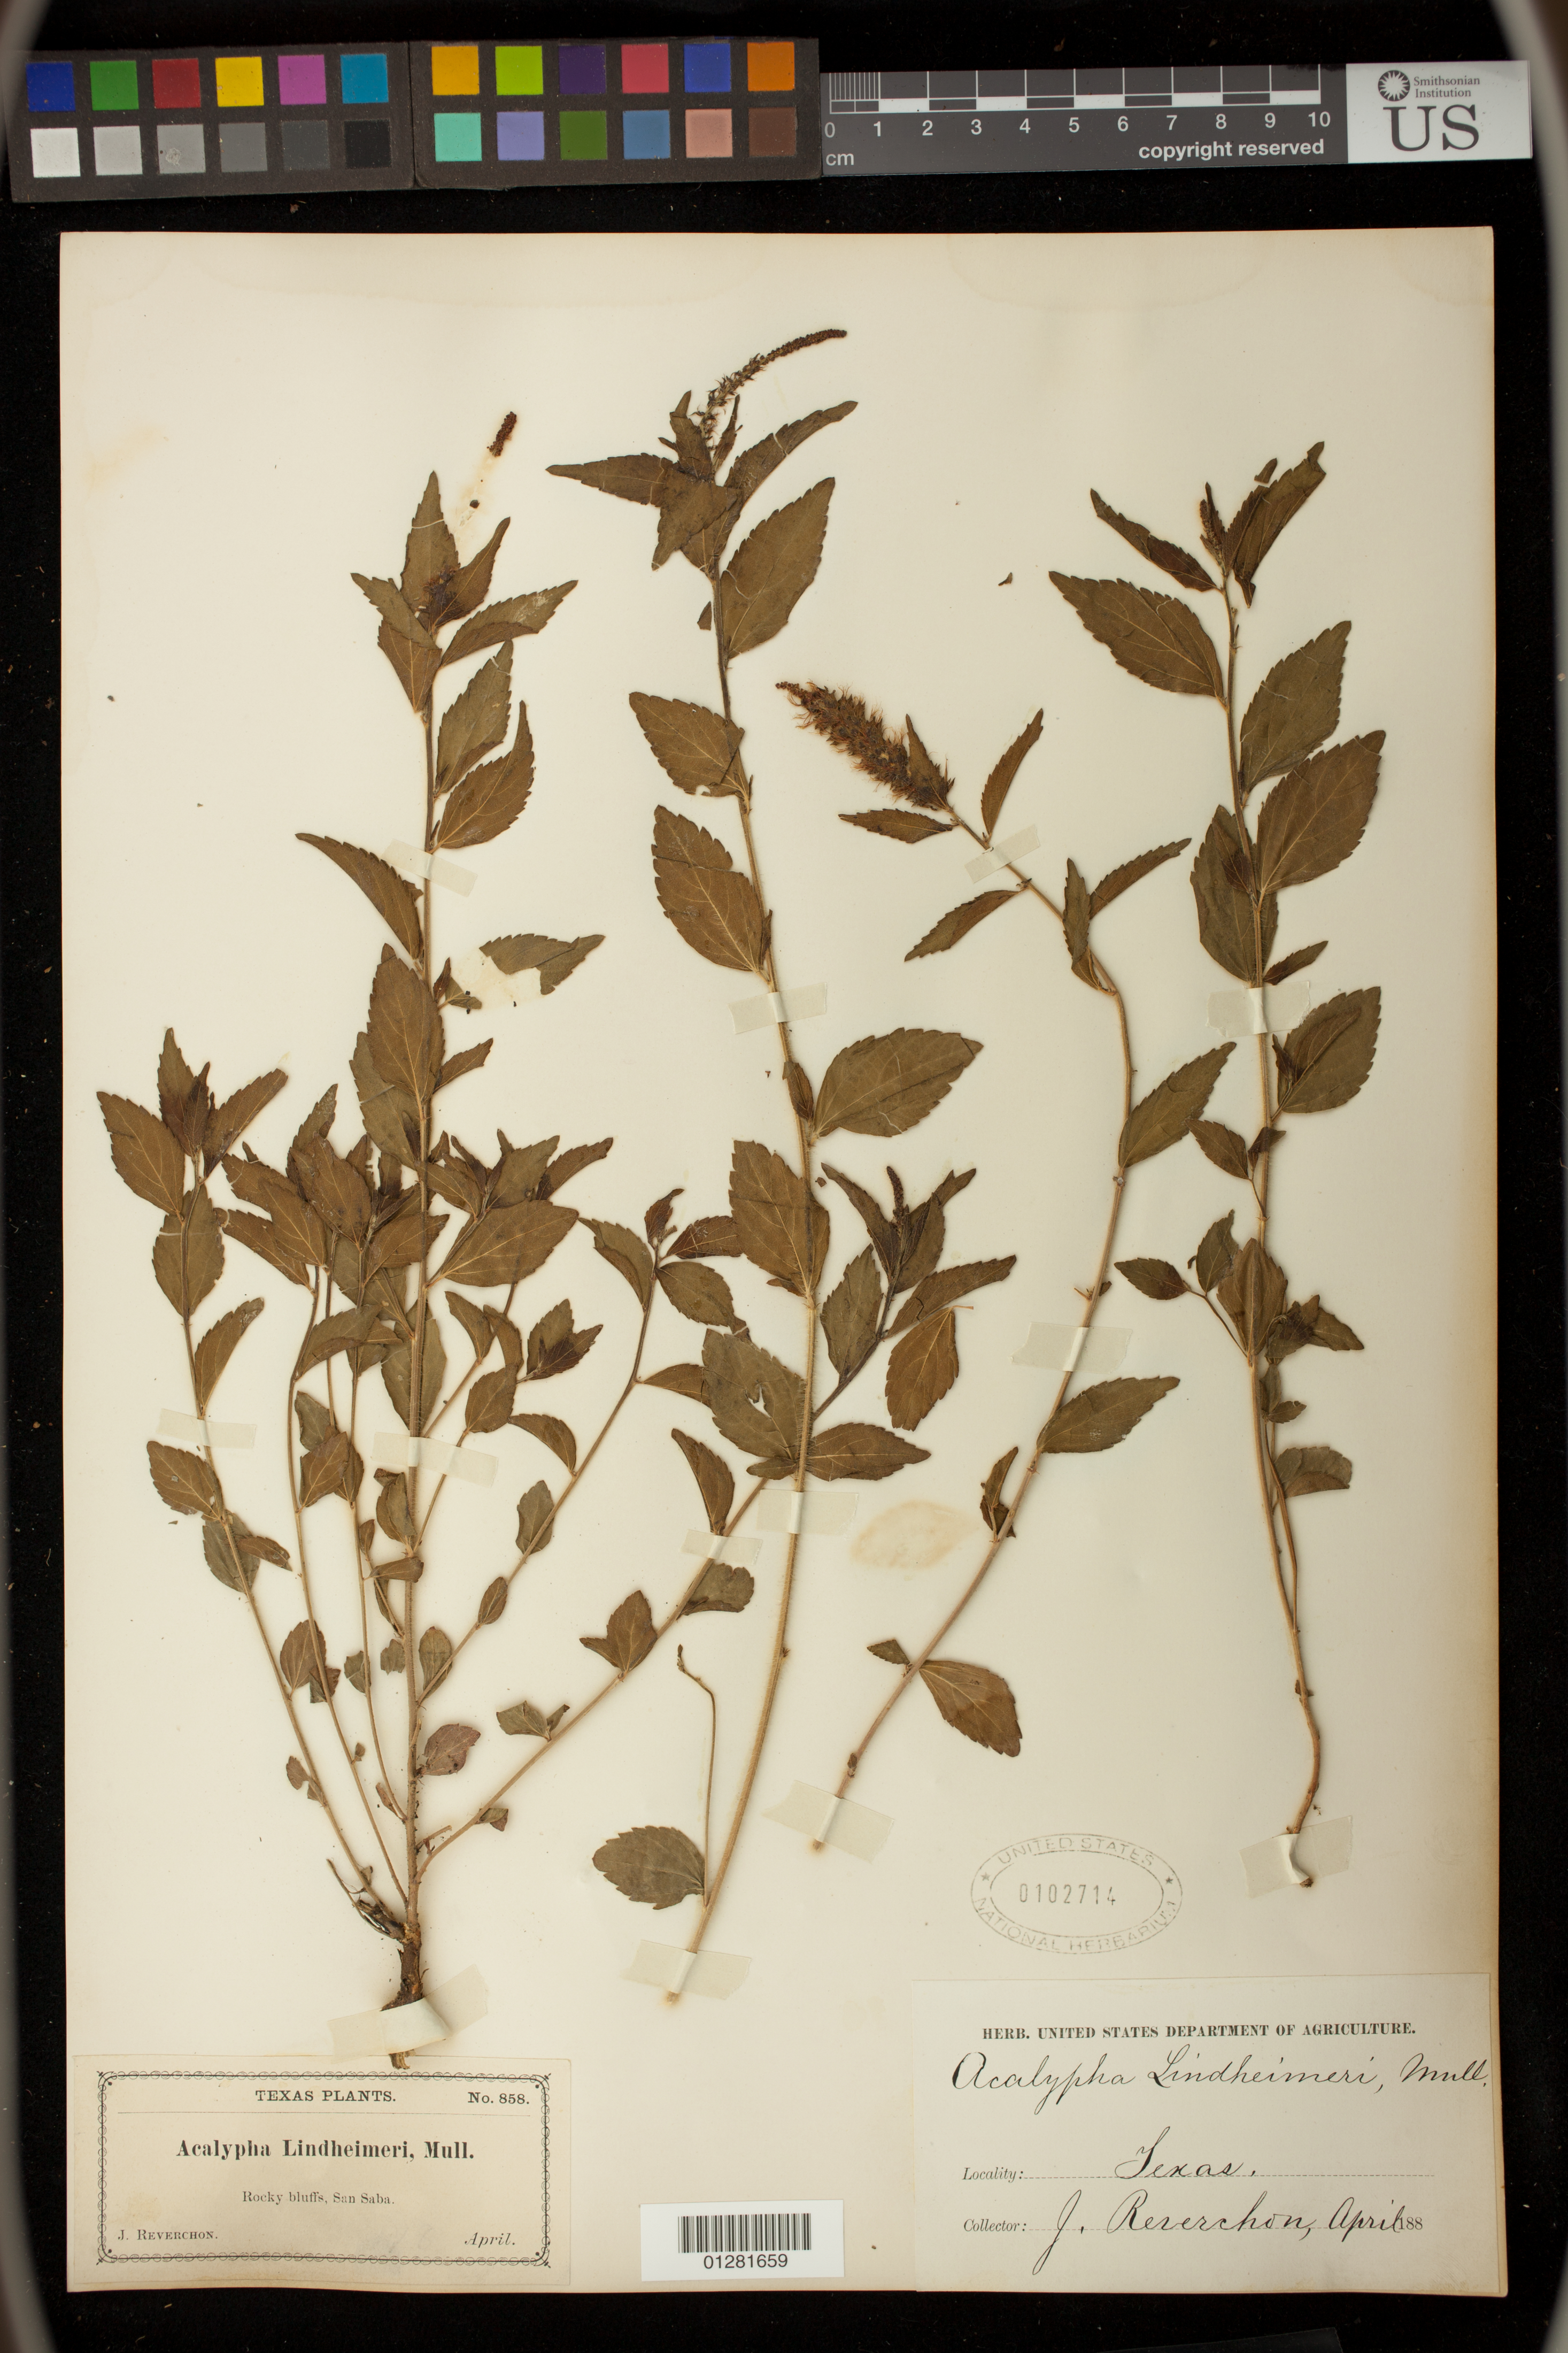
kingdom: Plantae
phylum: Tracheophyta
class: Magnoliopsida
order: Malpighiales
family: Euphorbiaceae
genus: Acalypha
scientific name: Acalypha lindheimeri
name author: Müll. Arg.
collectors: J. Reverchon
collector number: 858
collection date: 1888-04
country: United States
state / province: Texas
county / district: San Saba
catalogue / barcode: US 102714